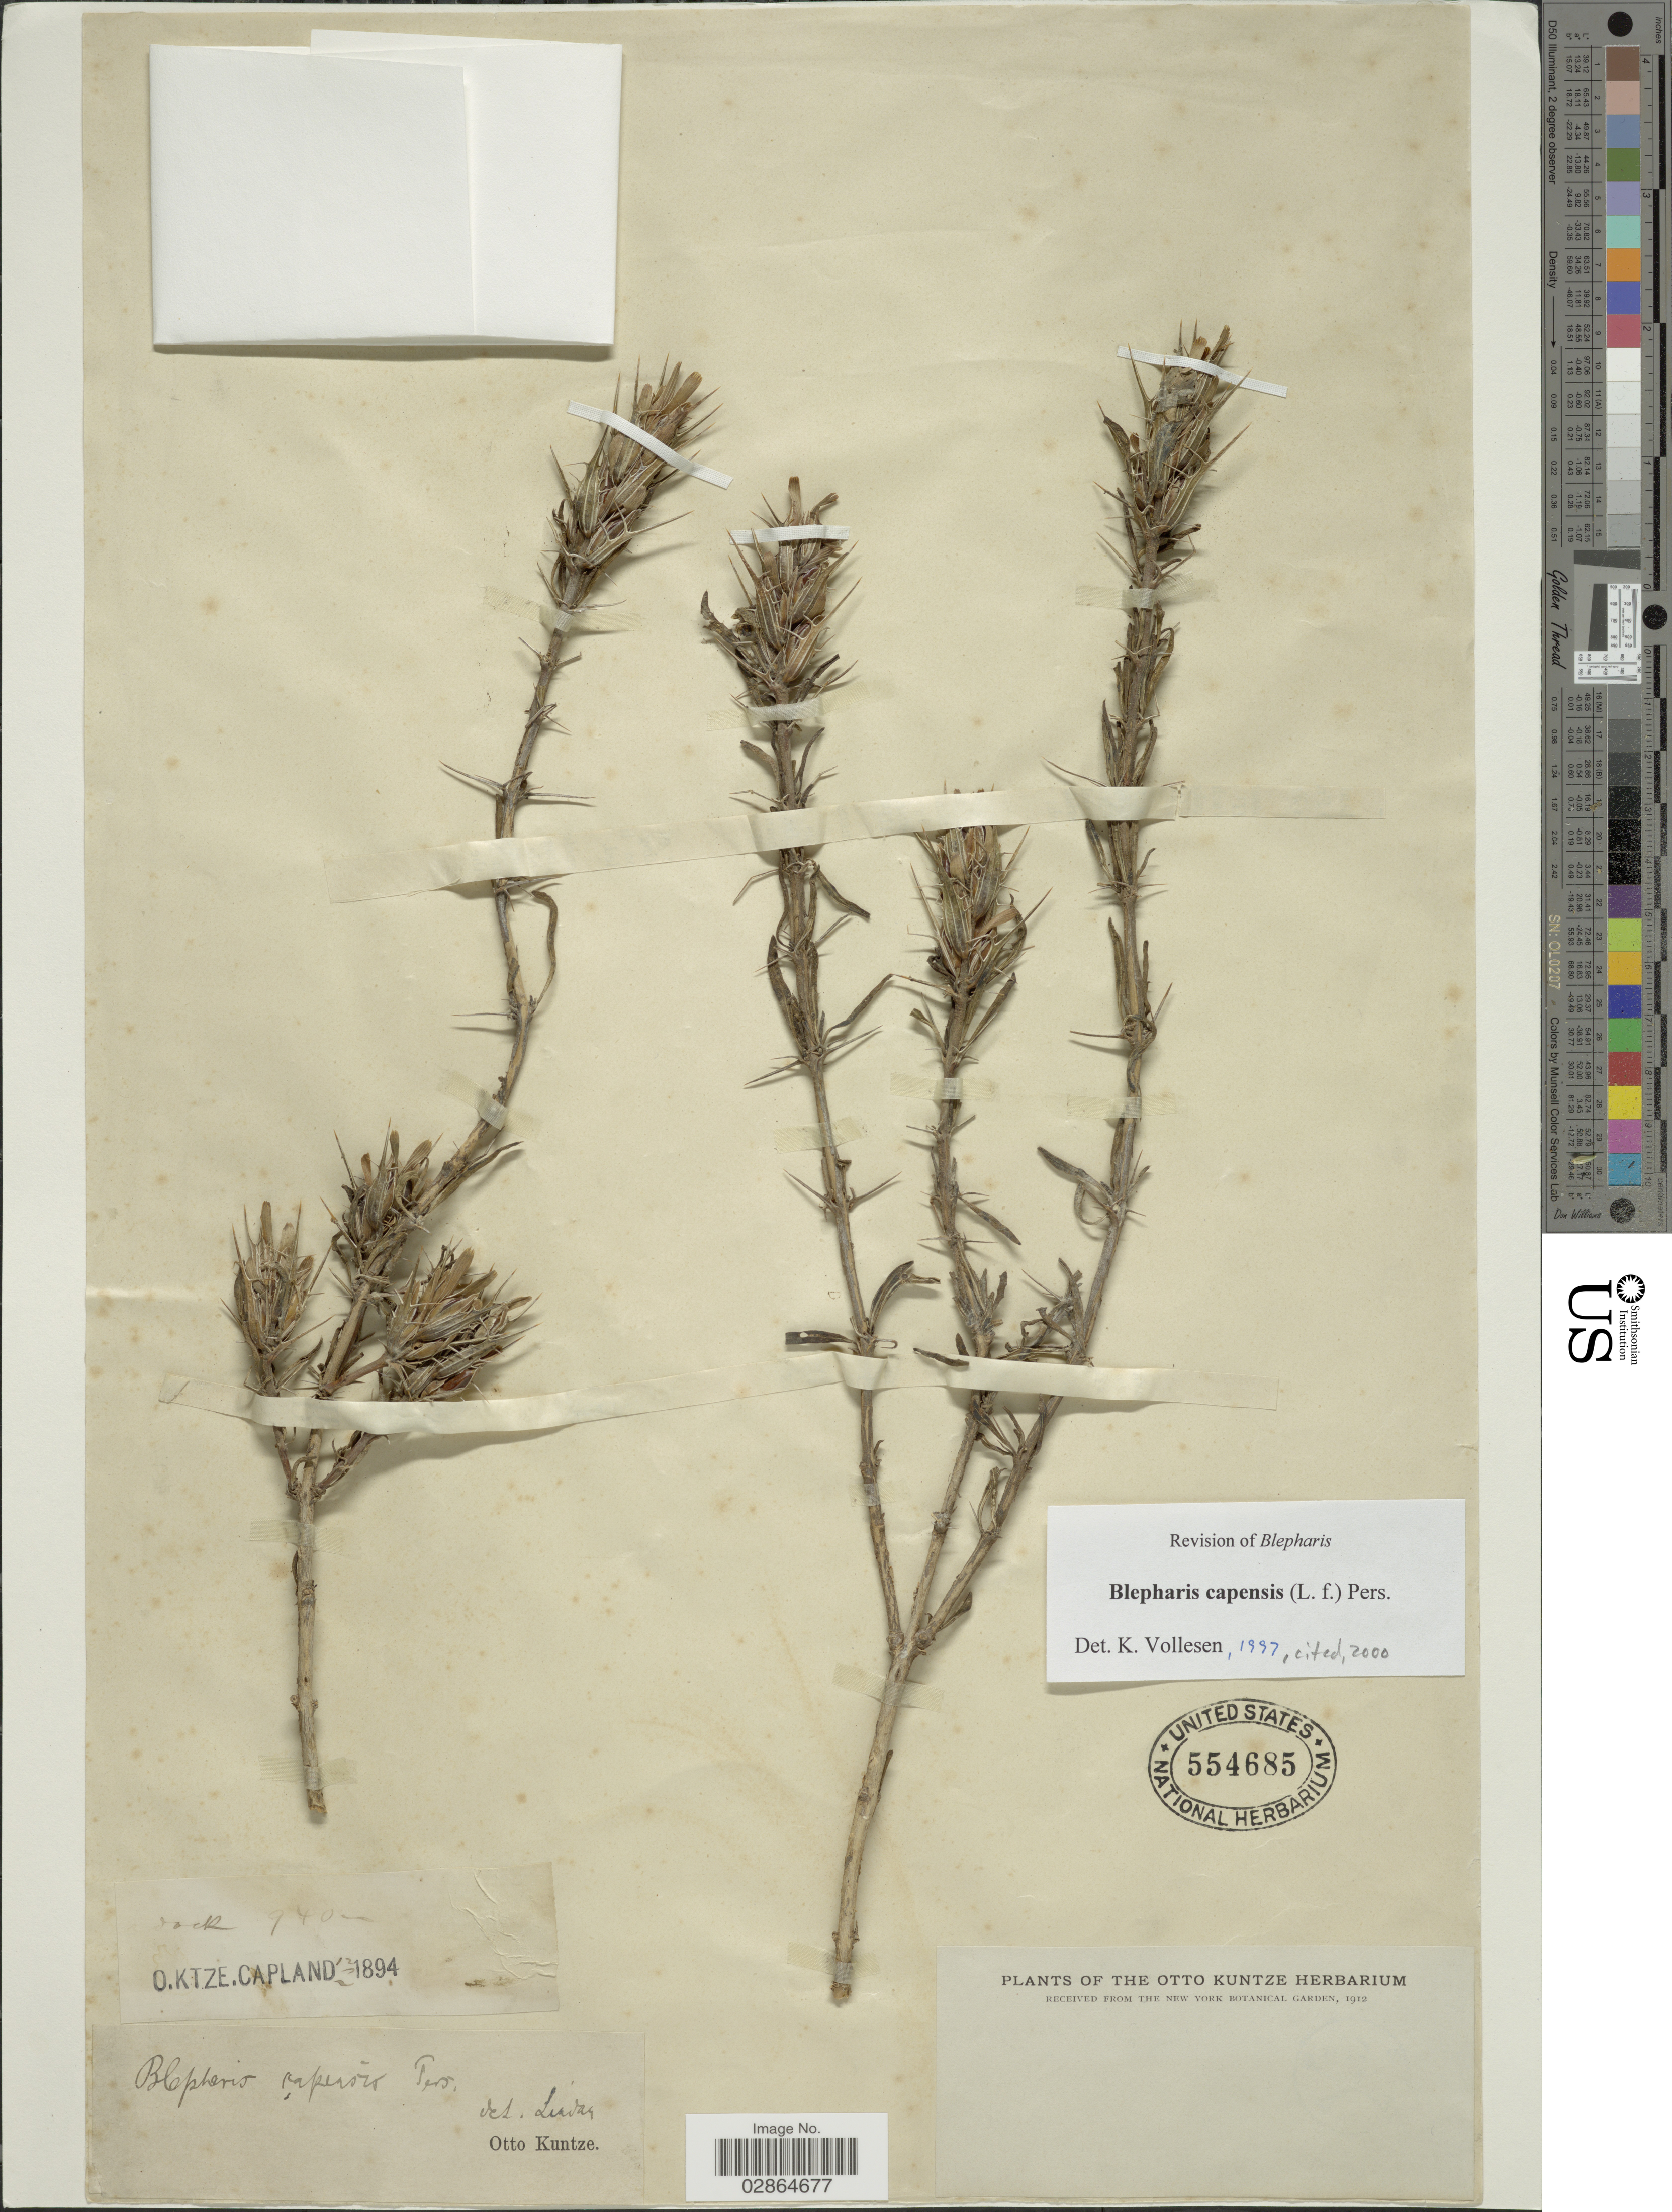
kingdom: Plantae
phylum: Tracheophyta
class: Magnoliopsida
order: Lamiales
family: Acanthaceae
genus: Blepharis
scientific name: Blepharis capensis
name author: (L. f.) Pers.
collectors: C.E.O. Kuntze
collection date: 1894-12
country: South Africa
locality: Capland.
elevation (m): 940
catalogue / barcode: US 554685